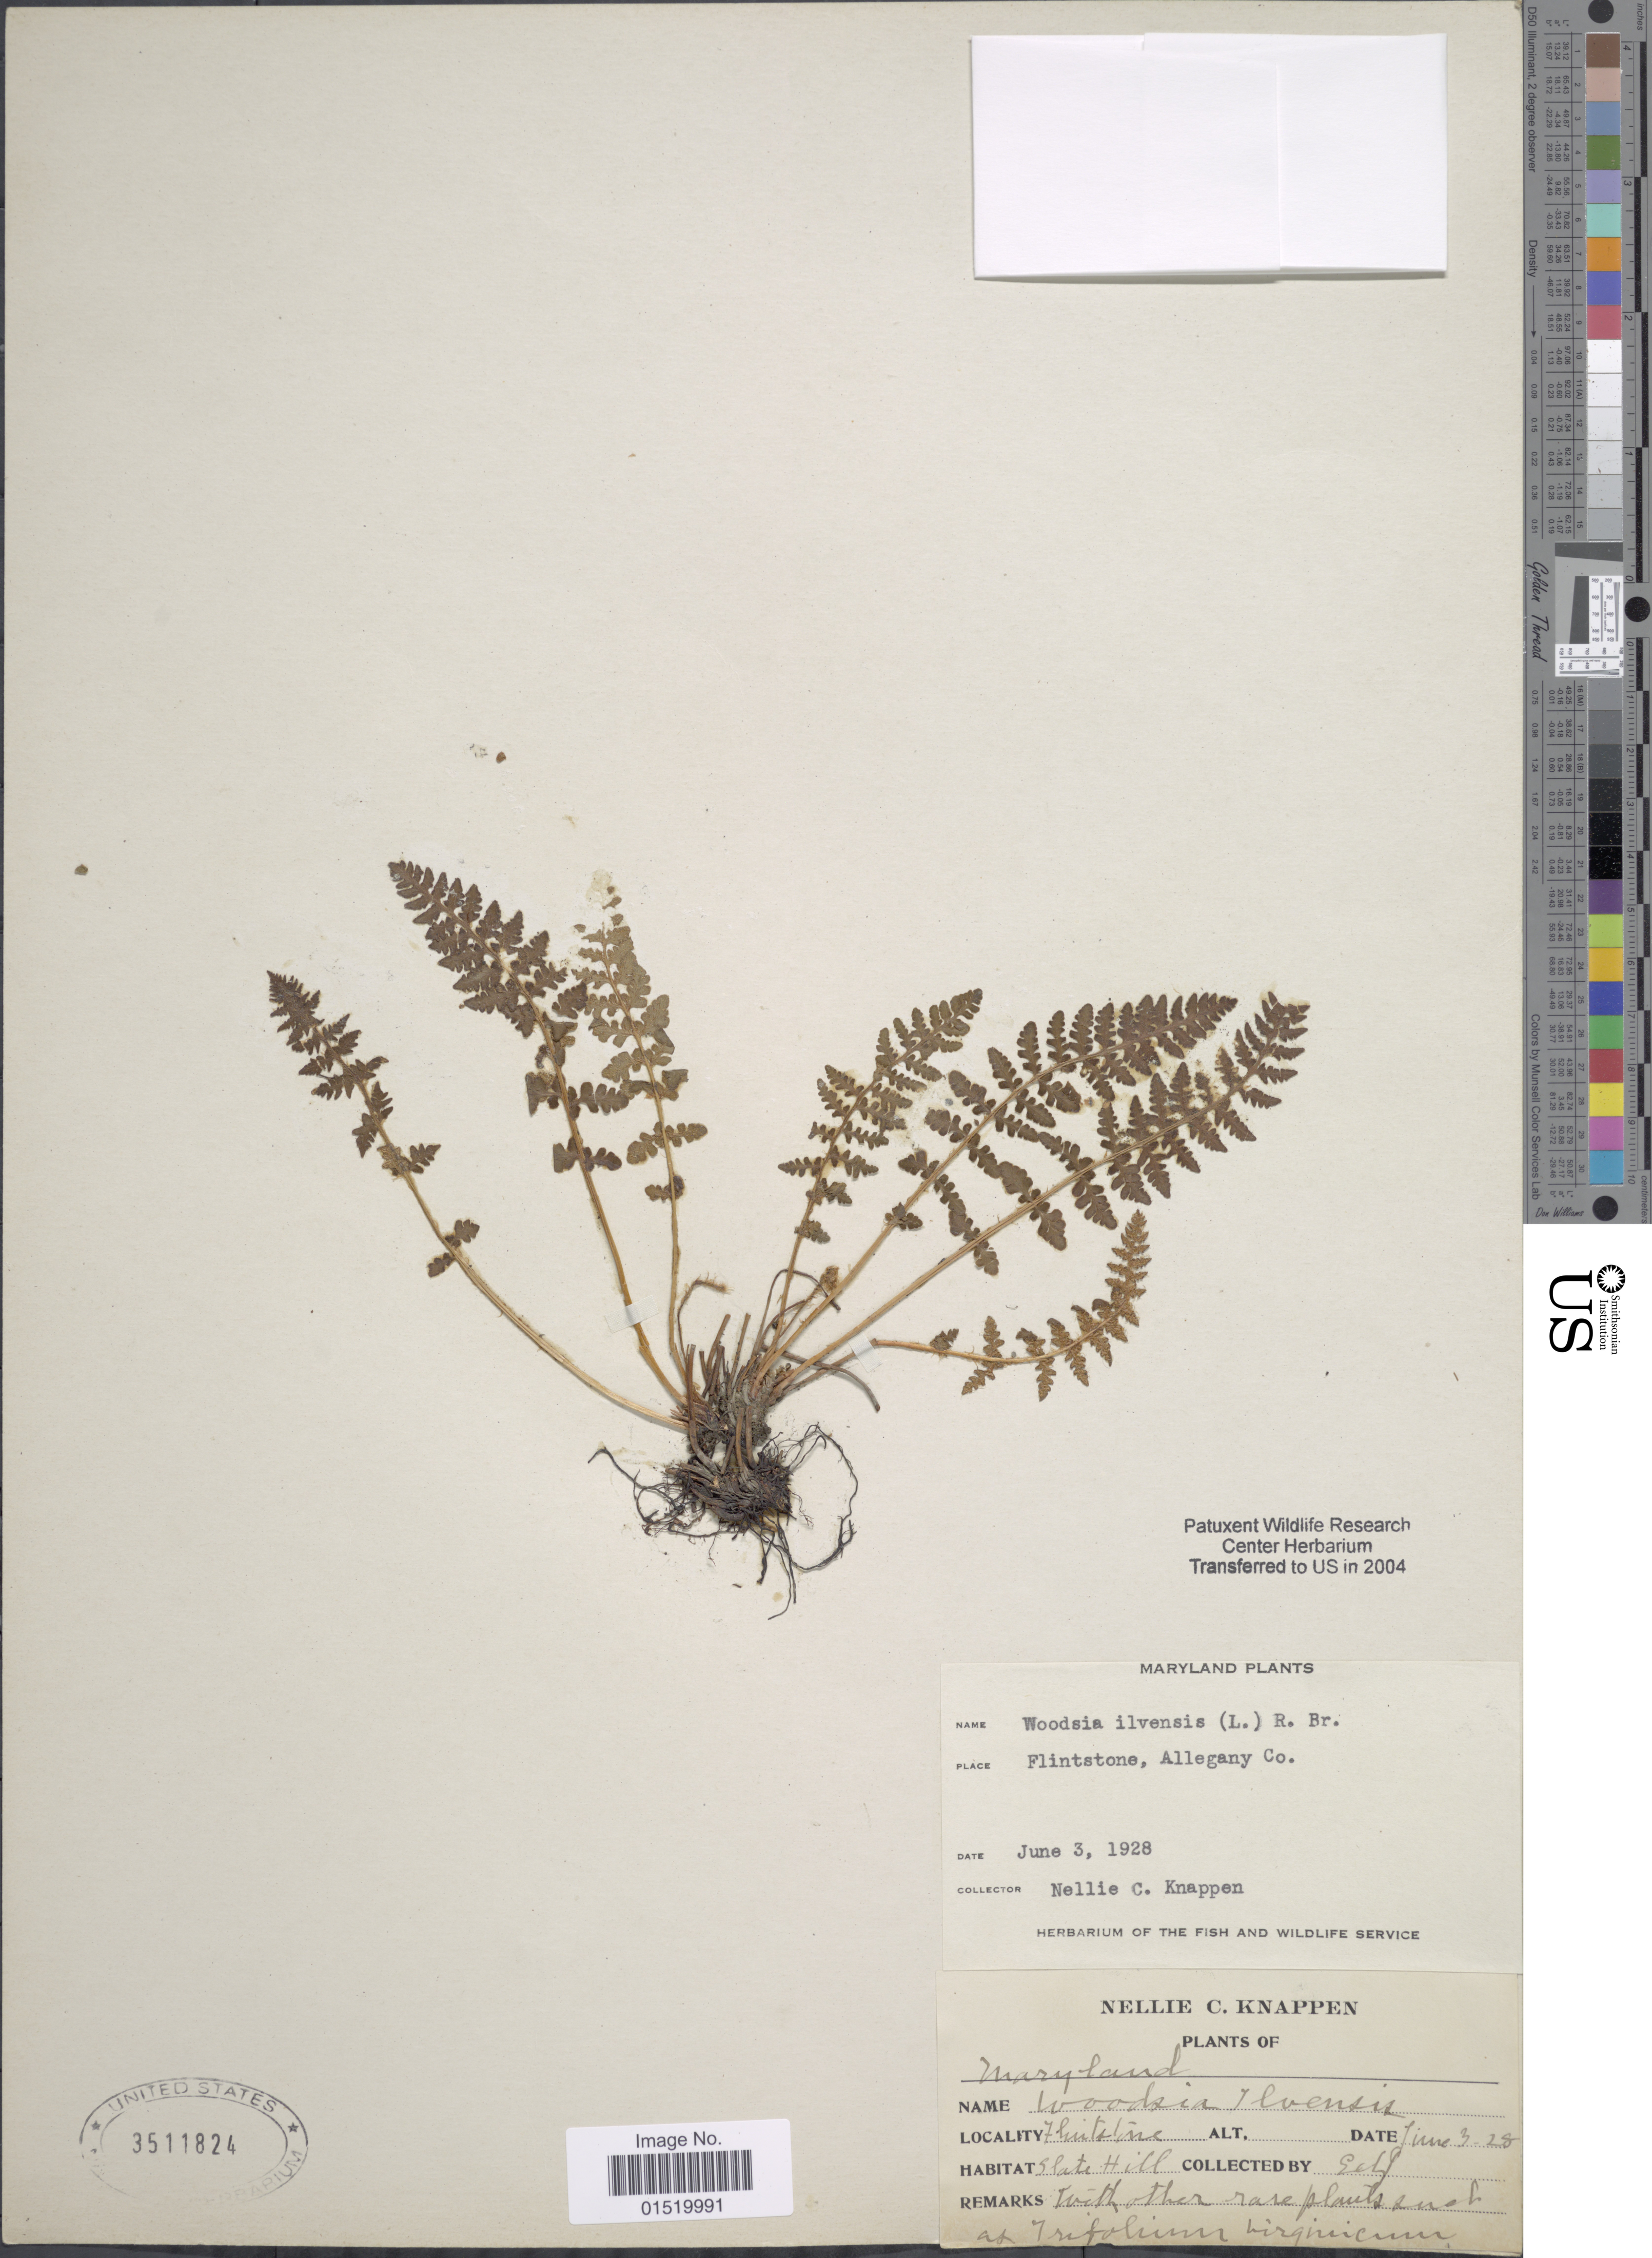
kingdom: Plantae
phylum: Tracheophyta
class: Polypodiopsida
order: Polypodiales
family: Woodsiaceae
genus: Woodsia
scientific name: Woodsia ilvensis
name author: (L.) R. Br.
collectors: N. Knappen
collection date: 1928-06-03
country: United States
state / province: Maryland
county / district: Allegany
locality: Flinstone, Allegany Cone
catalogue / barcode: US 3511824